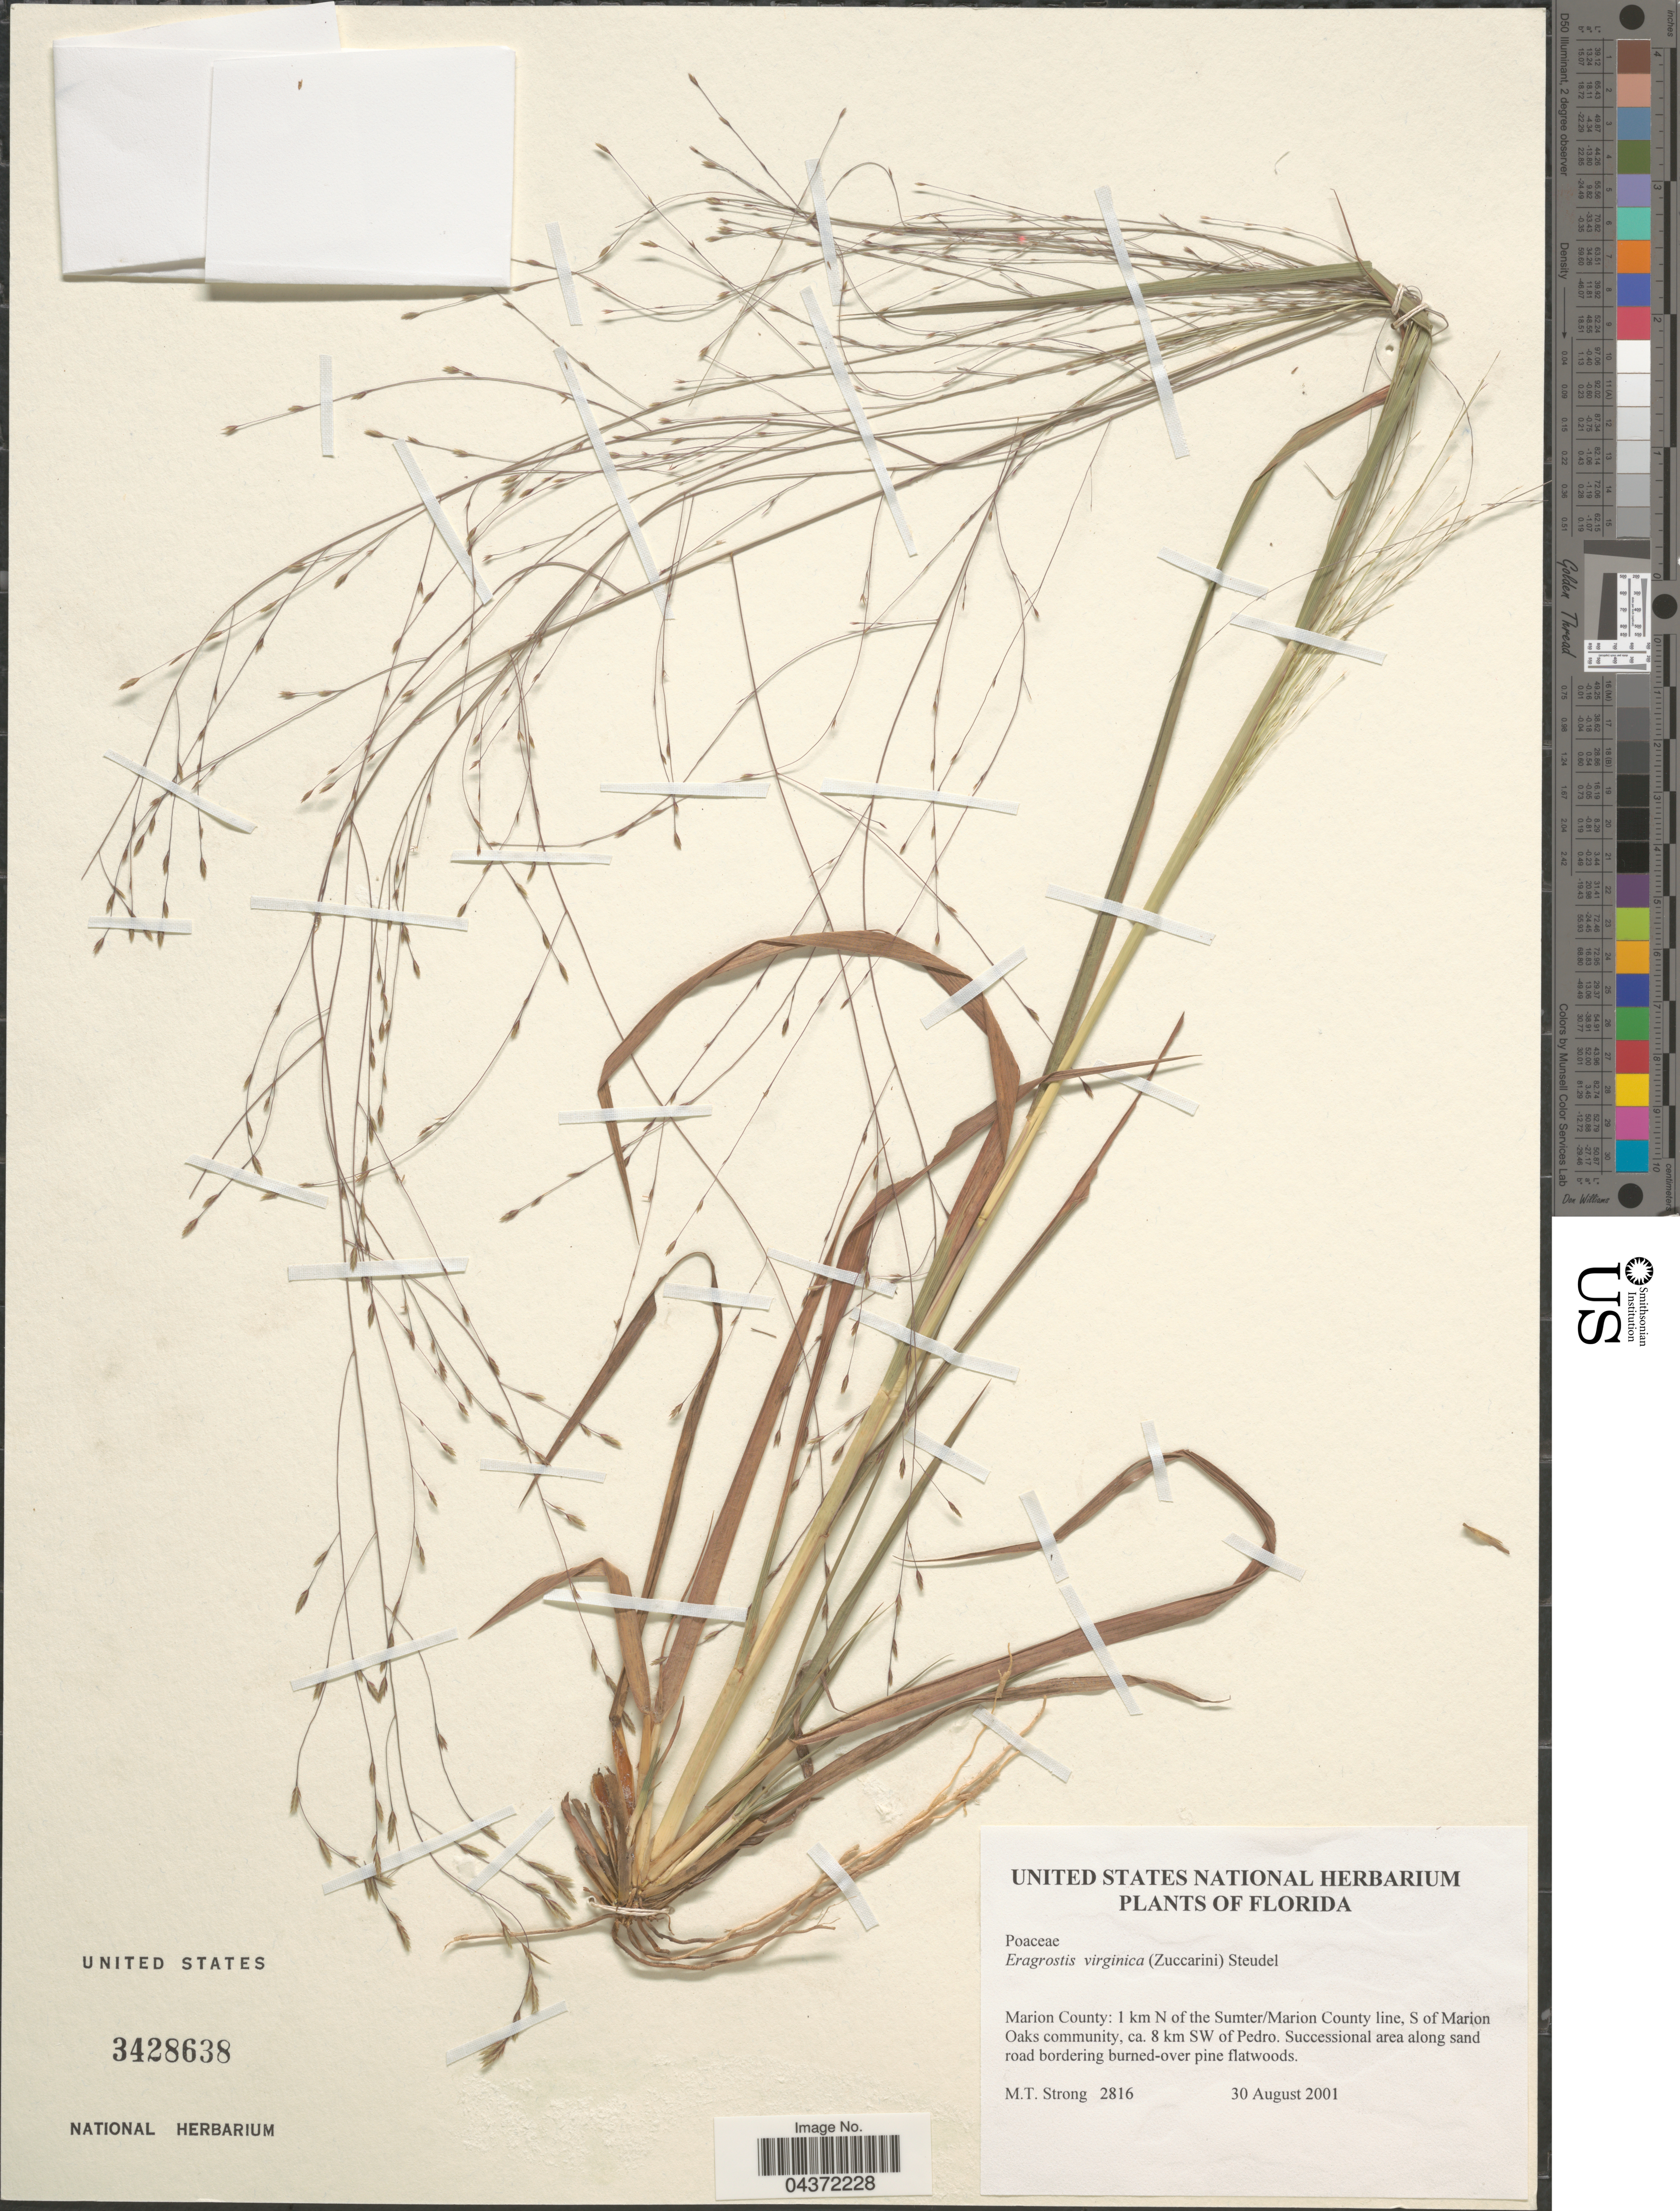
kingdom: Plantae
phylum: Tracheophyta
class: Liliopsida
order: Poales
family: Poaceae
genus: Eragrostis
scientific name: Eragrostis virginica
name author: (Zucc.) Steud.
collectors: M. T. Strong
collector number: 2816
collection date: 2001-08-30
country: United States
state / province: Florida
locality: Marion County: 1 km N of the Sumter/Marion County line, S of Marion Oaks community, ca. 8 km SW of Pedro.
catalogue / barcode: US 3428638